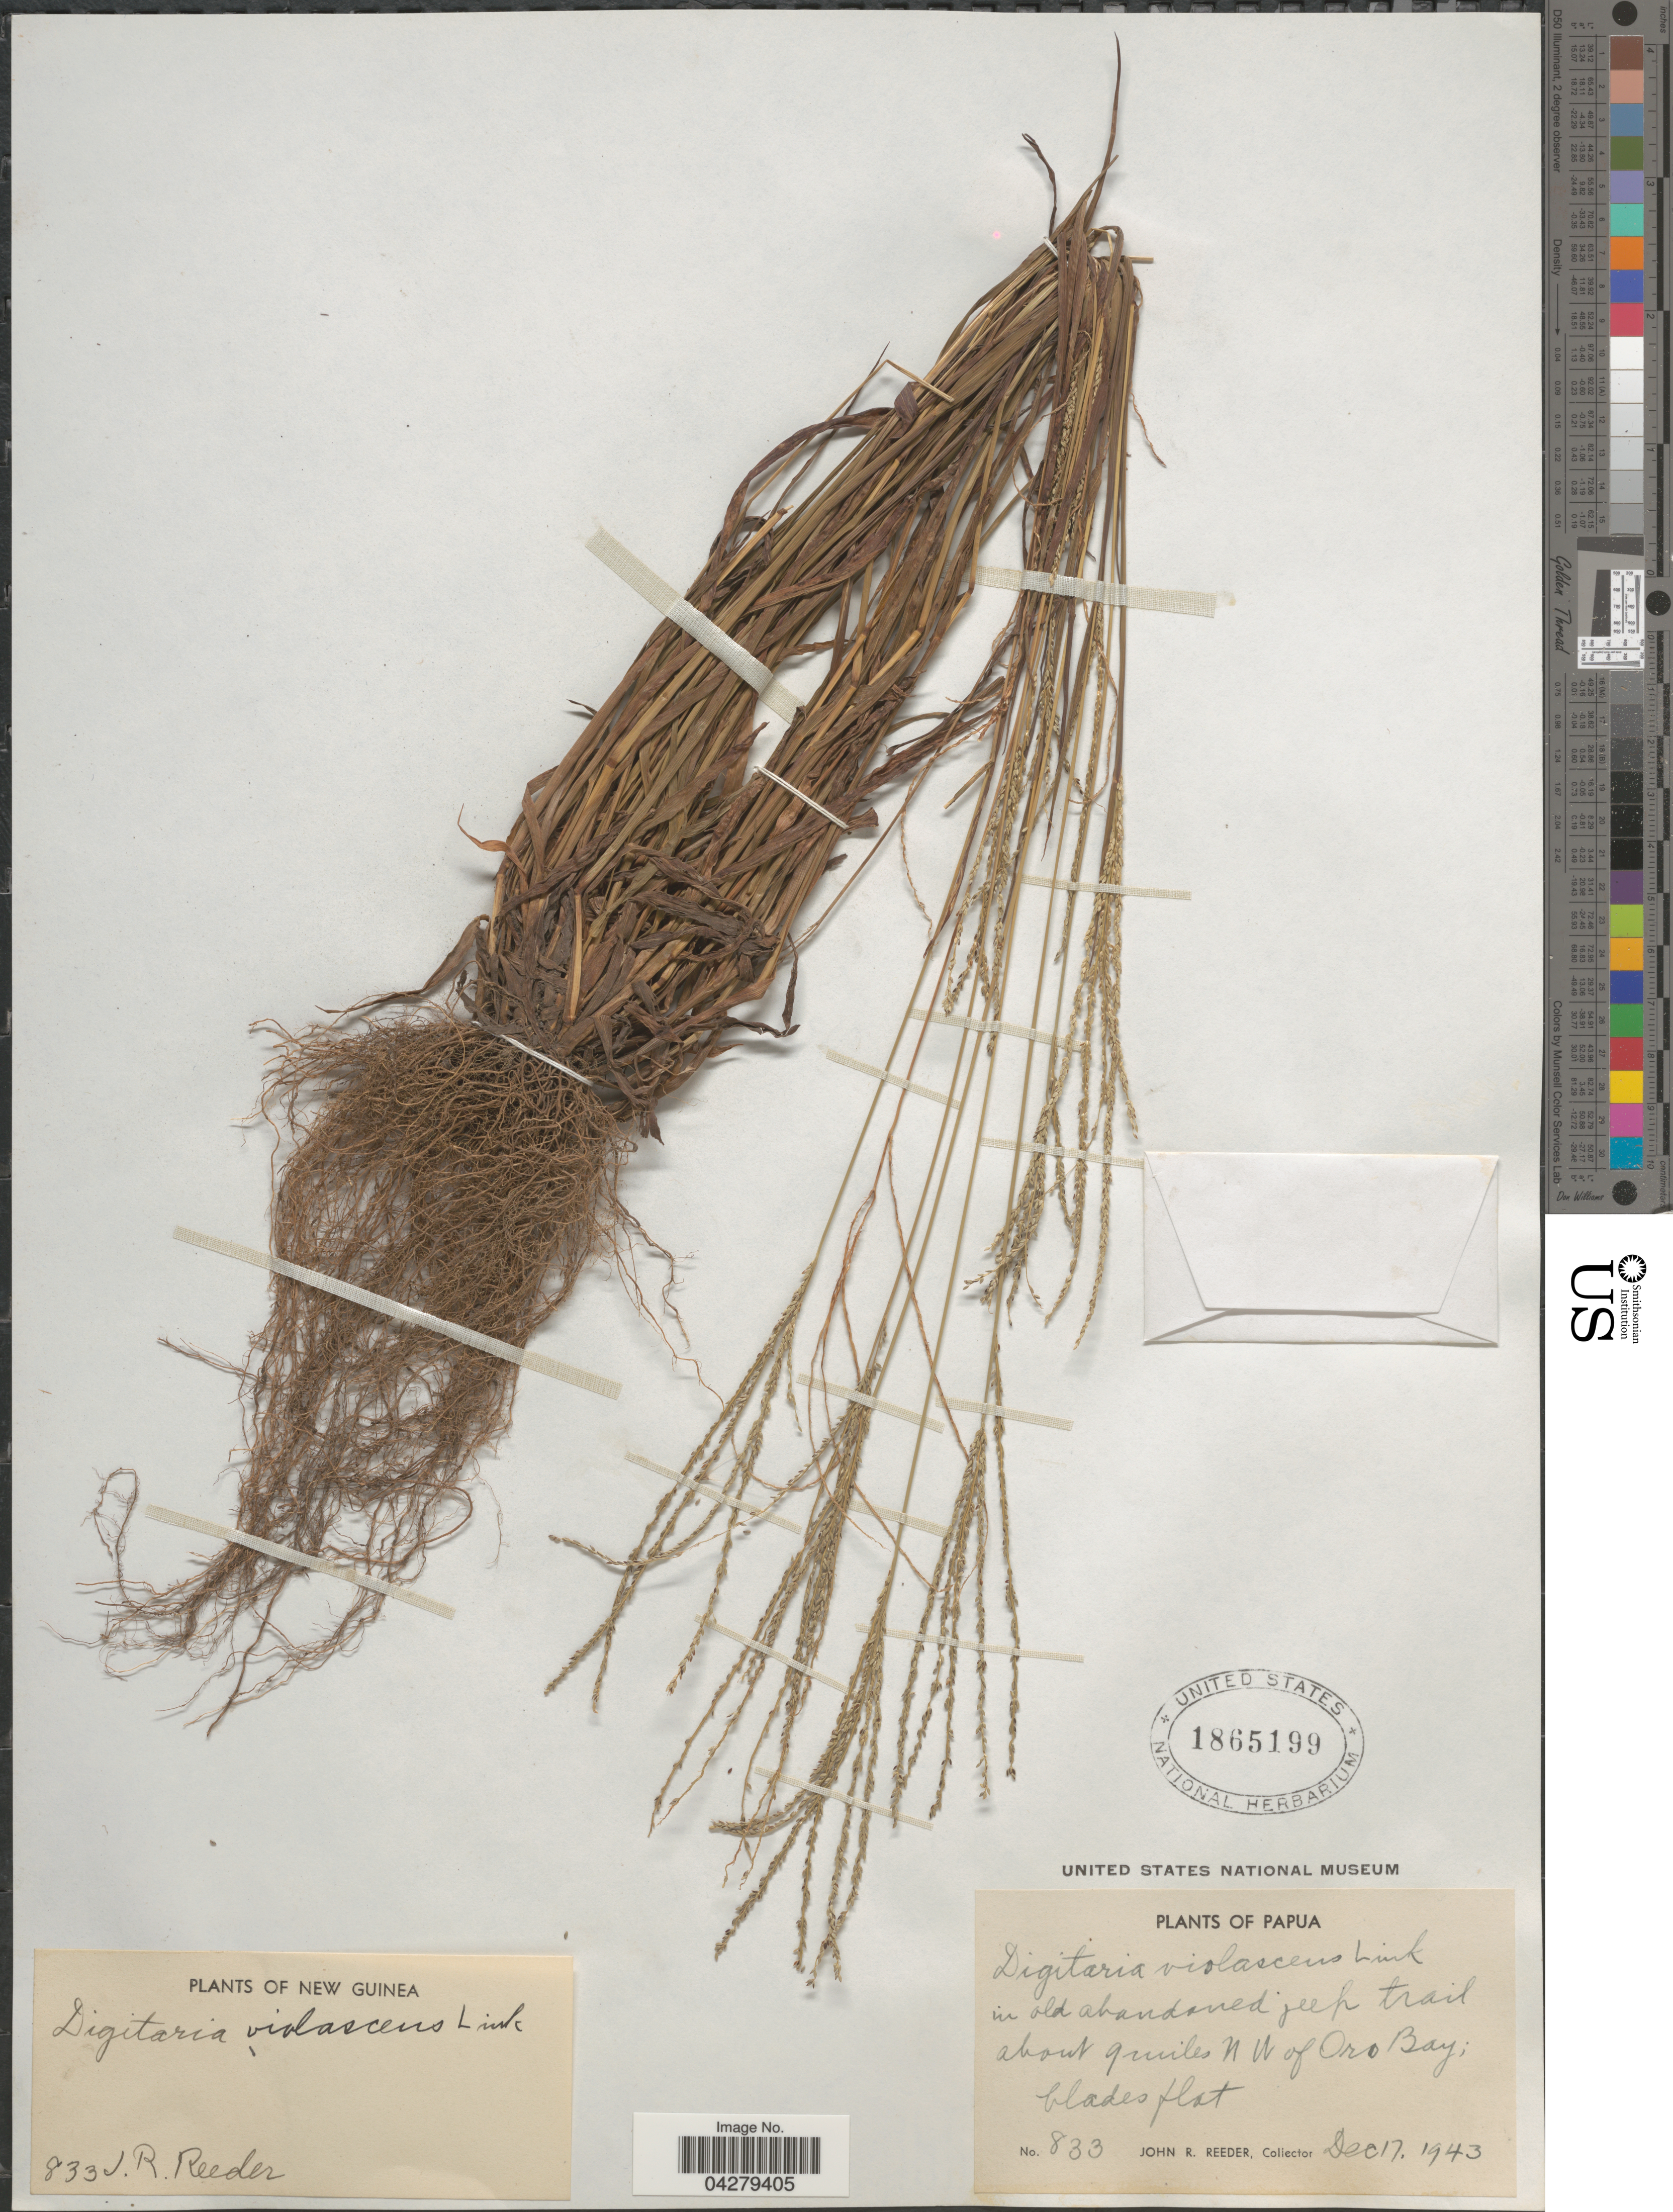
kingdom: Plantae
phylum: Tracheophyta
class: Liliopsida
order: Poales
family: Poaceae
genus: Digitaria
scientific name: Digitaria violascens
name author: Link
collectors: J. R. Reeder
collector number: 833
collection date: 1943-12-17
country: Papua New Guinea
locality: In old abandoned jeep trail about 9 miles NW of Oro Bay.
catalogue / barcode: US 1865199